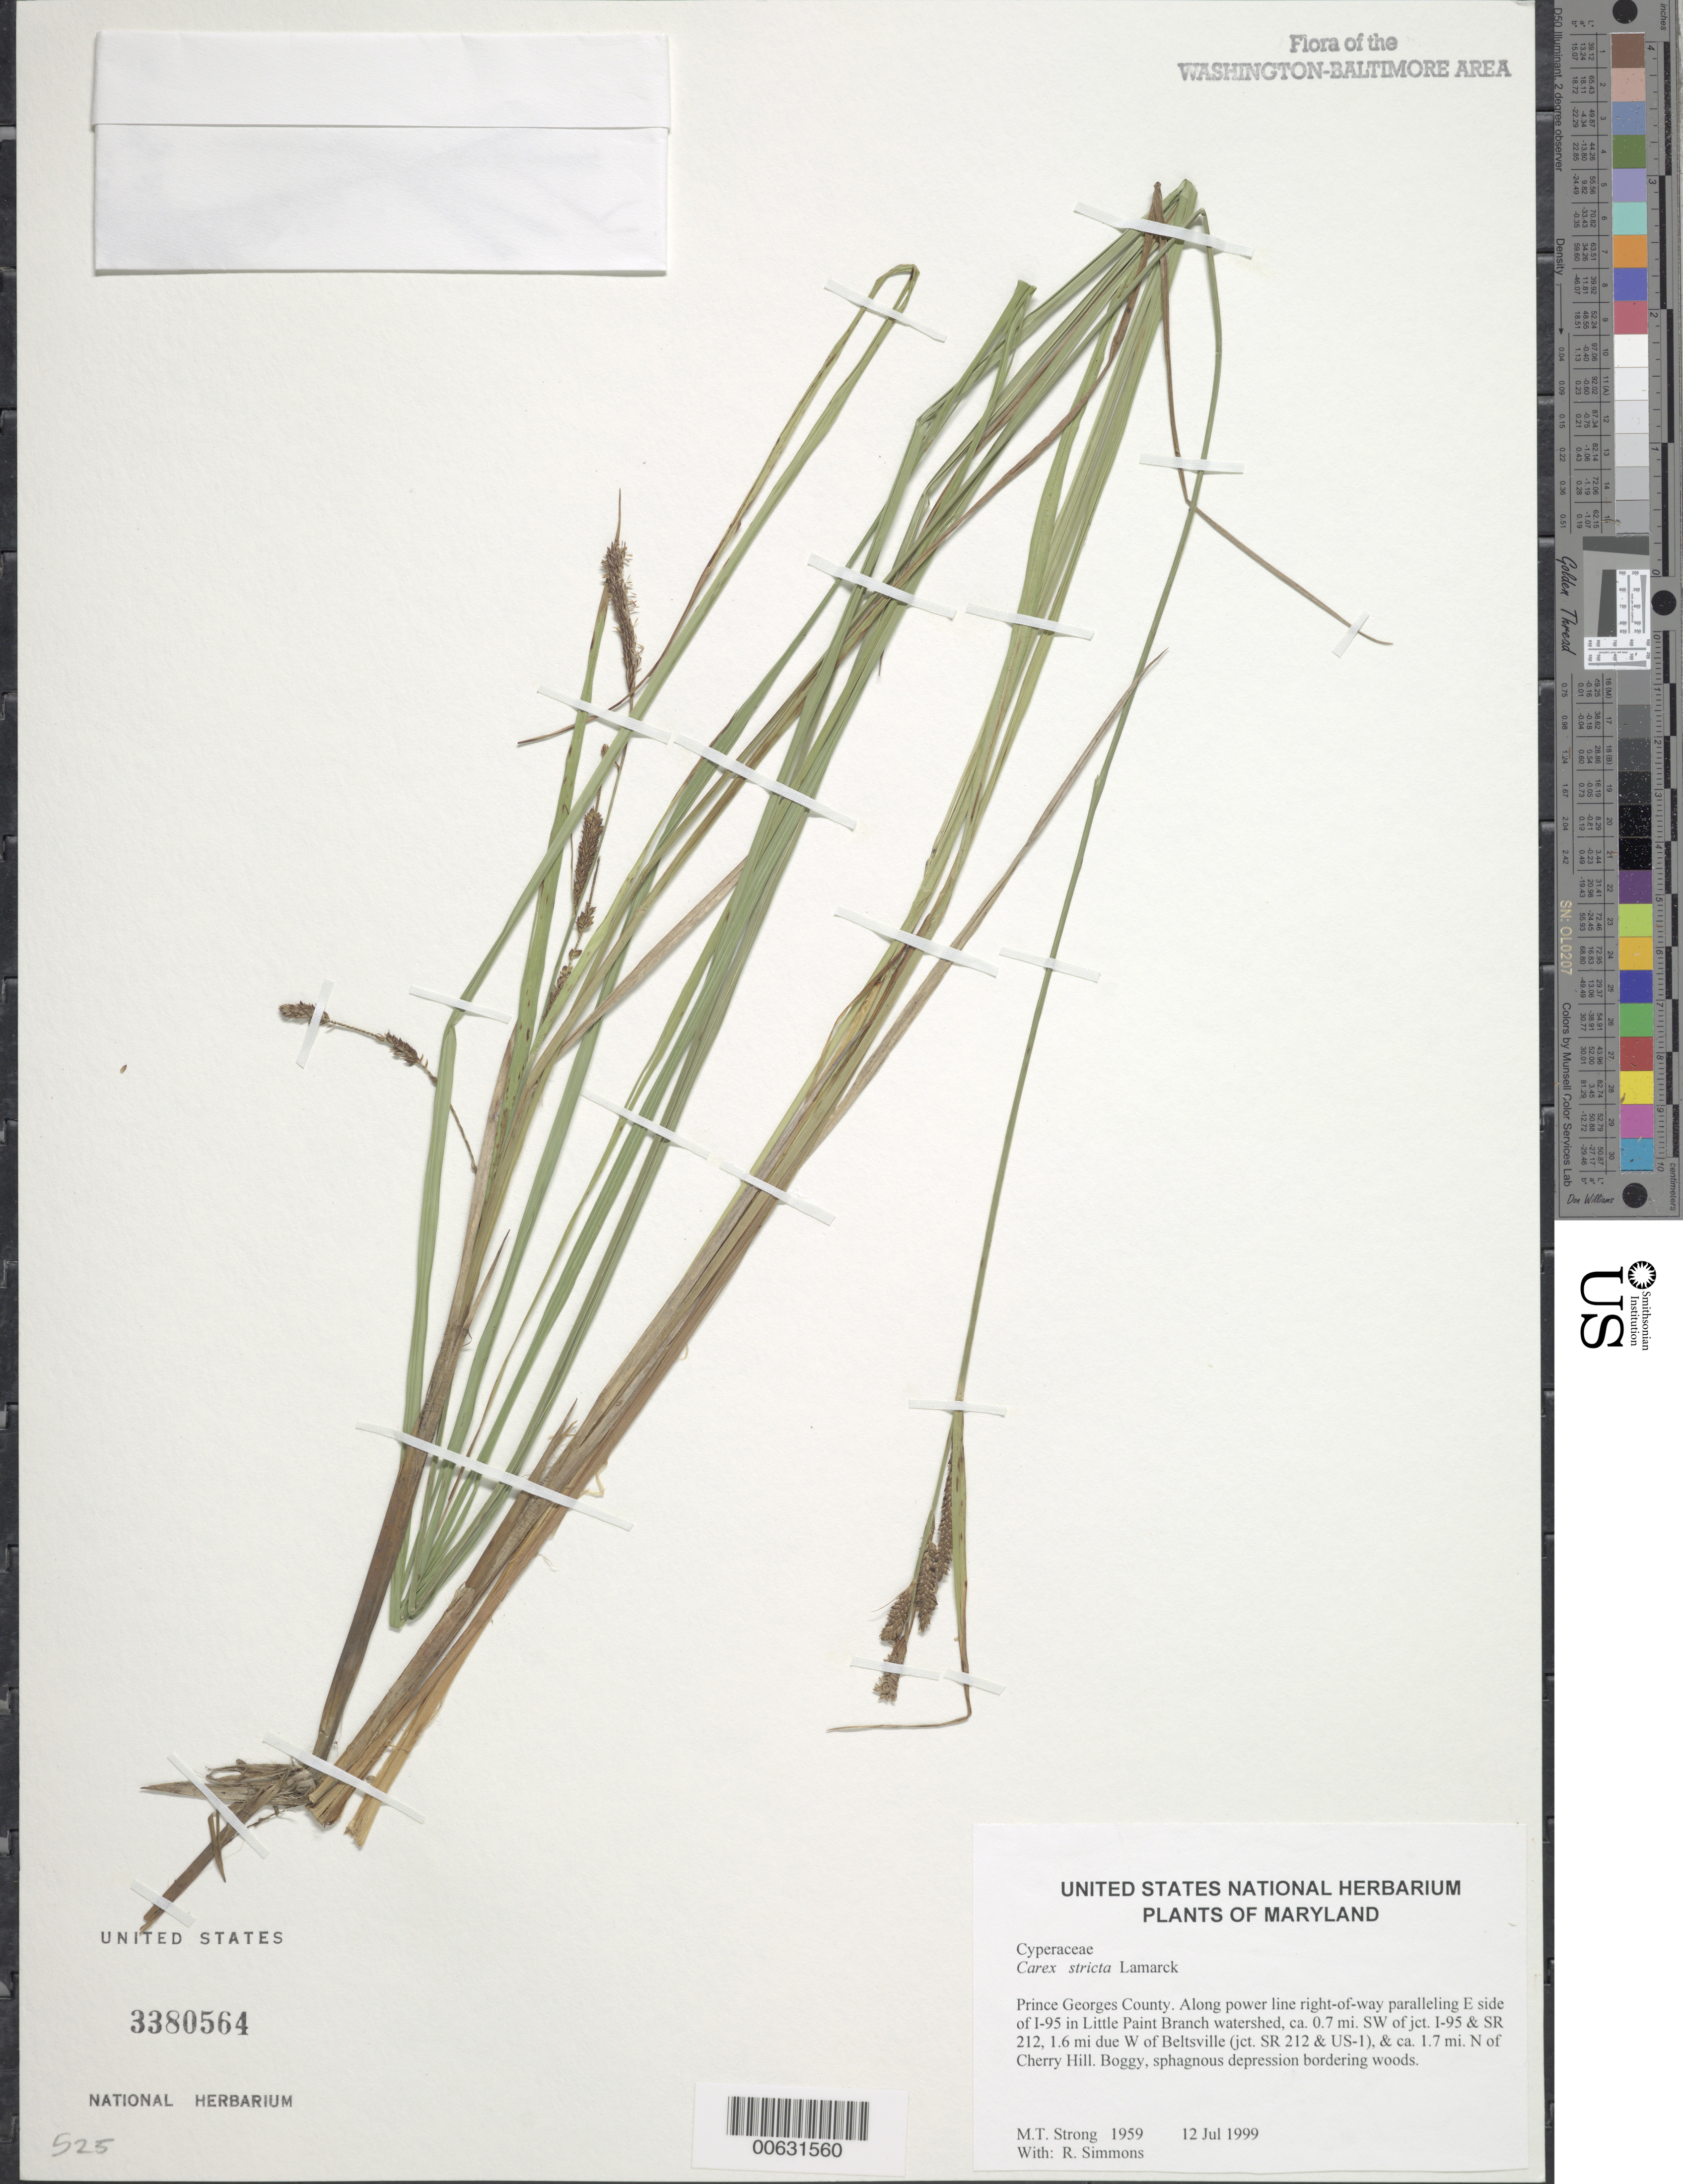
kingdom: Plantae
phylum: Tracheophyta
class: Liliopsida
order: Poales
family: Cyperaceae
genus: Carex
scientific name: Carex stricta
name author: Lam.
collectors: M. T. Strong & R. Simmons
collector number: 1959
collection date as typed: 12 Jul 1999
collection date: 1999-07-12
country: United States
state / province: Maryland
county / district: Prince George's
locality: Along power line right-of-way paralleling E side of I-95 in Little Paint Branch watershed, ca. 0.7 mi. SW of jct. I-95 & SR 212, 1.6 mi due W of Beltsville (jct. SR 212 & US-1), & ca. 1.7 mi. N of Cherry Hill.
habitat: Boggy, sphagnous depression bordering woods.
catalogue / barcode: US 3380564